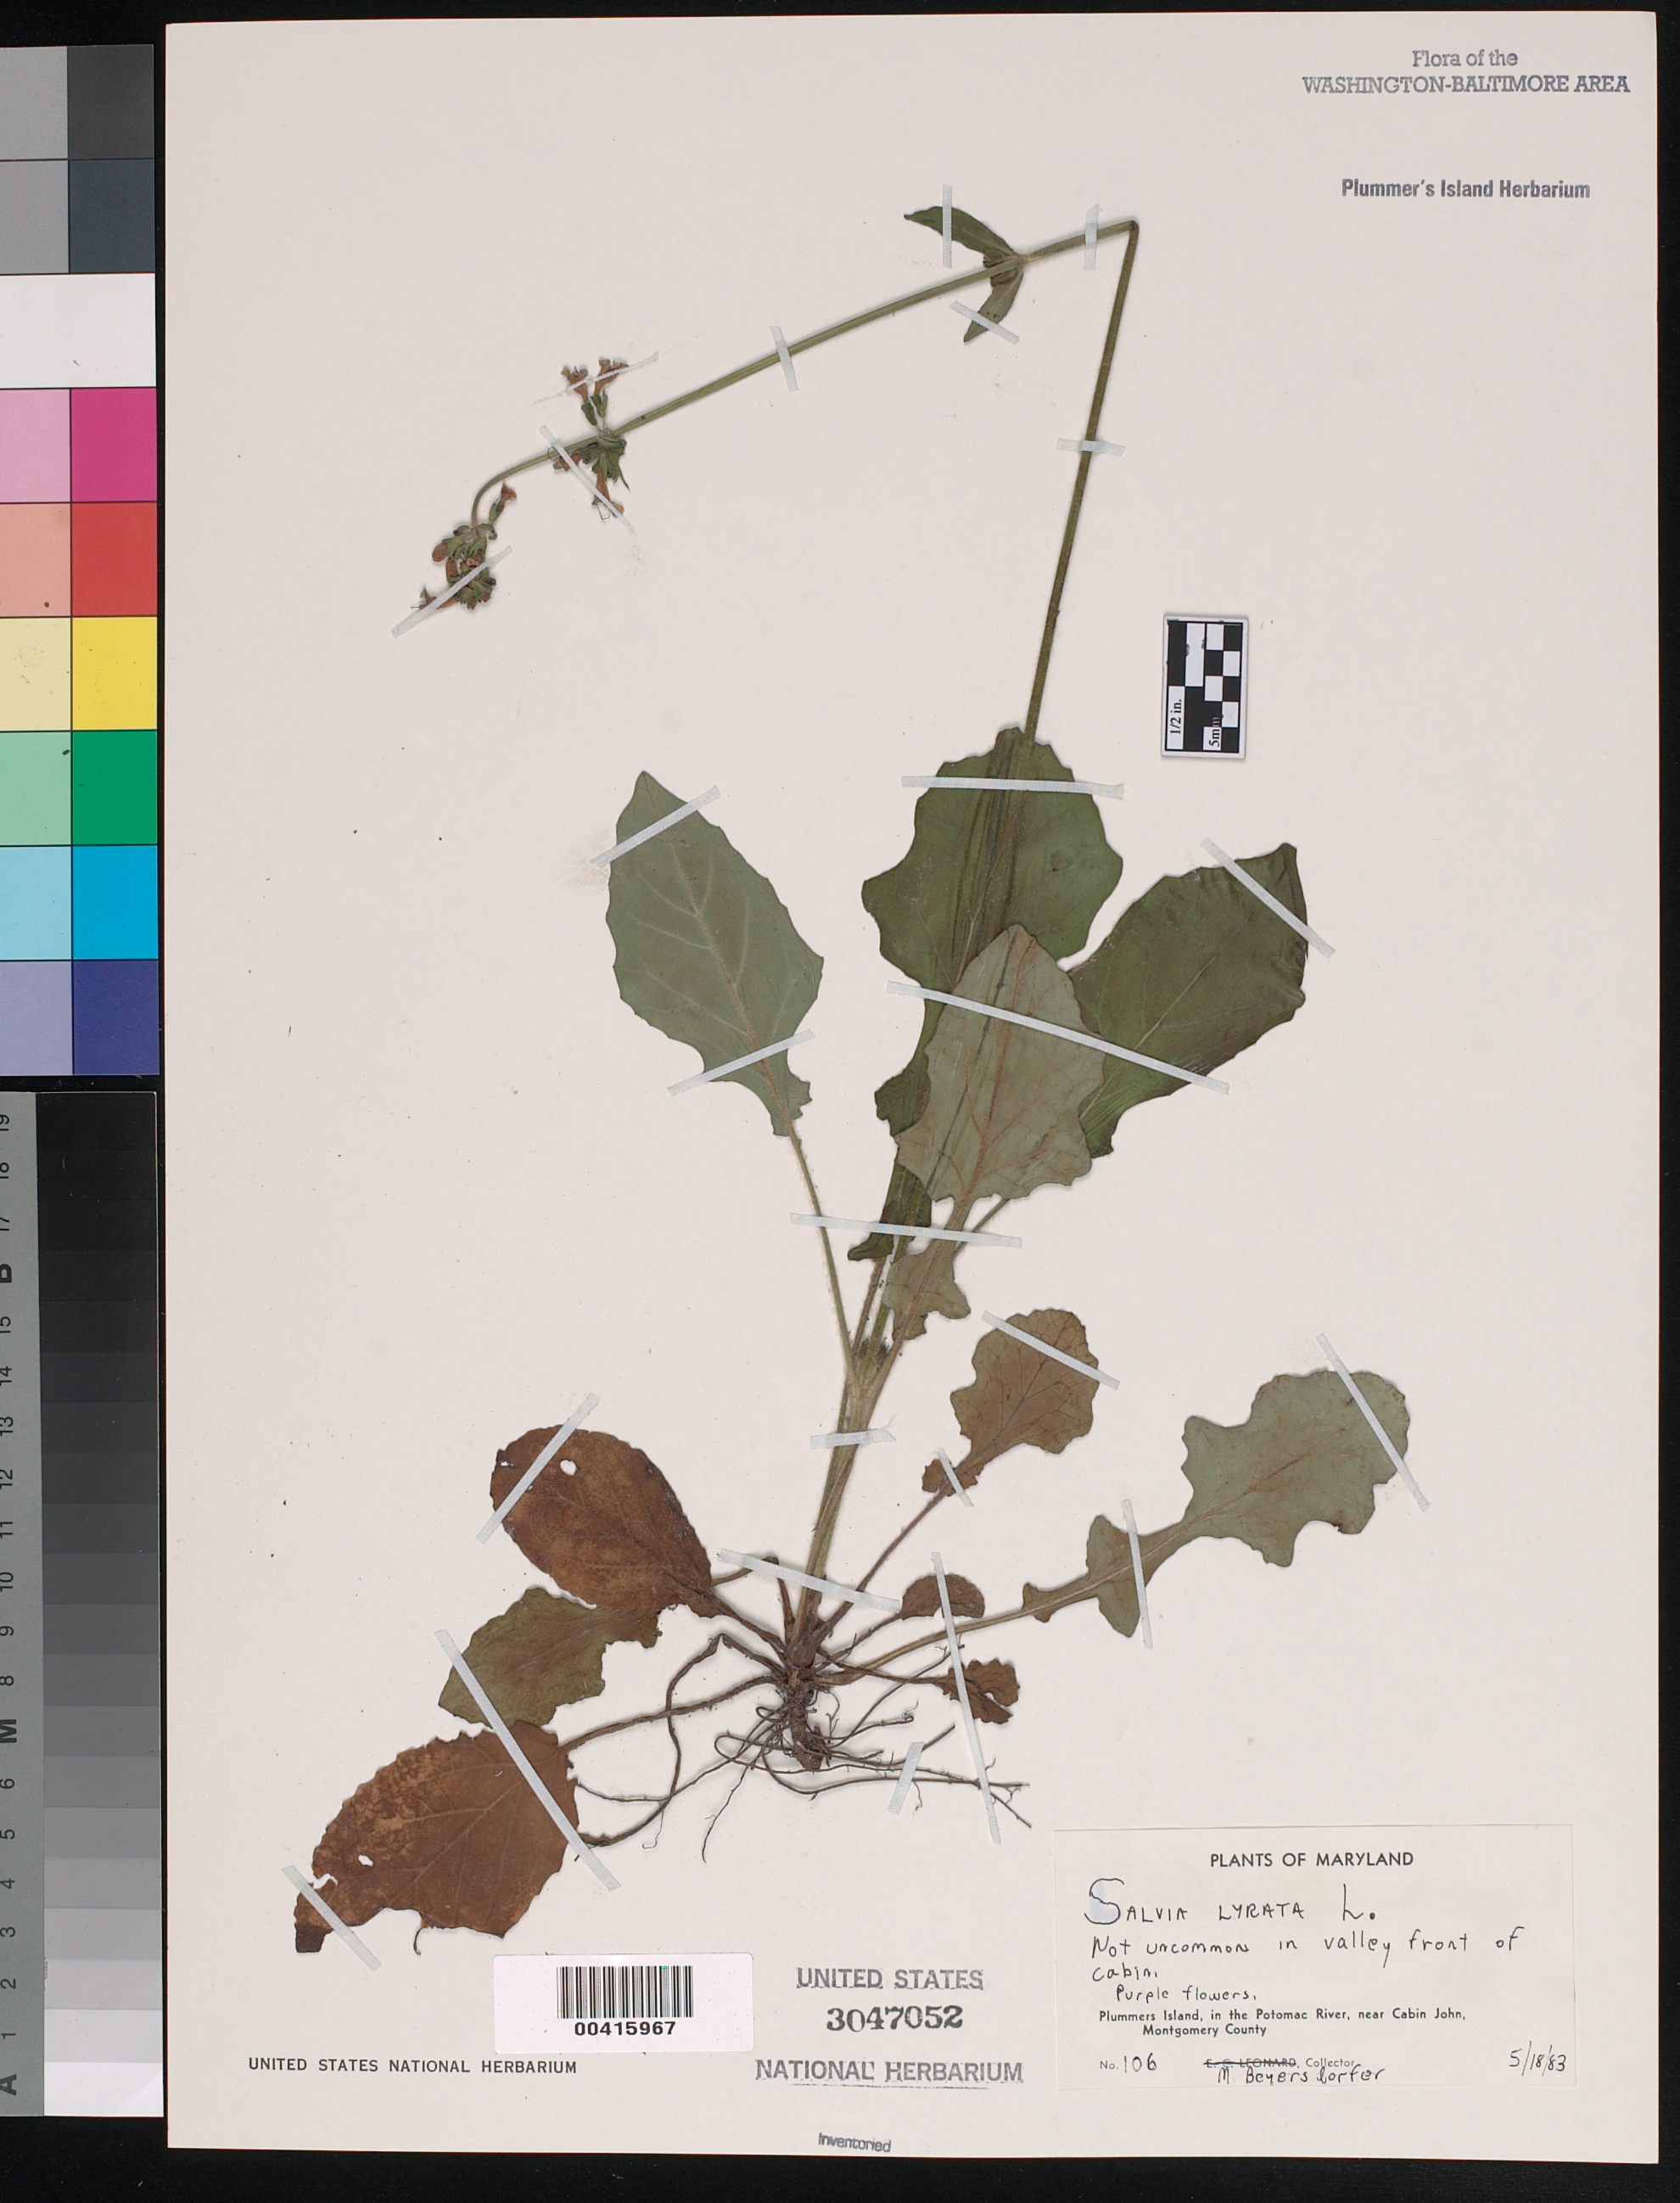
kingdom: Plantae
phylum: Tracheophyta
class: Magnoliopsida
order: Lamiales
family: Lamiaceae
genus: Salvia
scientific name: Salvia lyrata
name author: L.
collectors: M. Beyersdorfer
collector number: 106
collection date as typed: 18 May 1983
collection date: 1983-05-18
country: United States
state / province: Maryland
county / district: Montgomery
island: Plummers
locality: Plummer's Island; in valley front of Cabin C. & O. Canal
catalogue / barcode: US 3047052